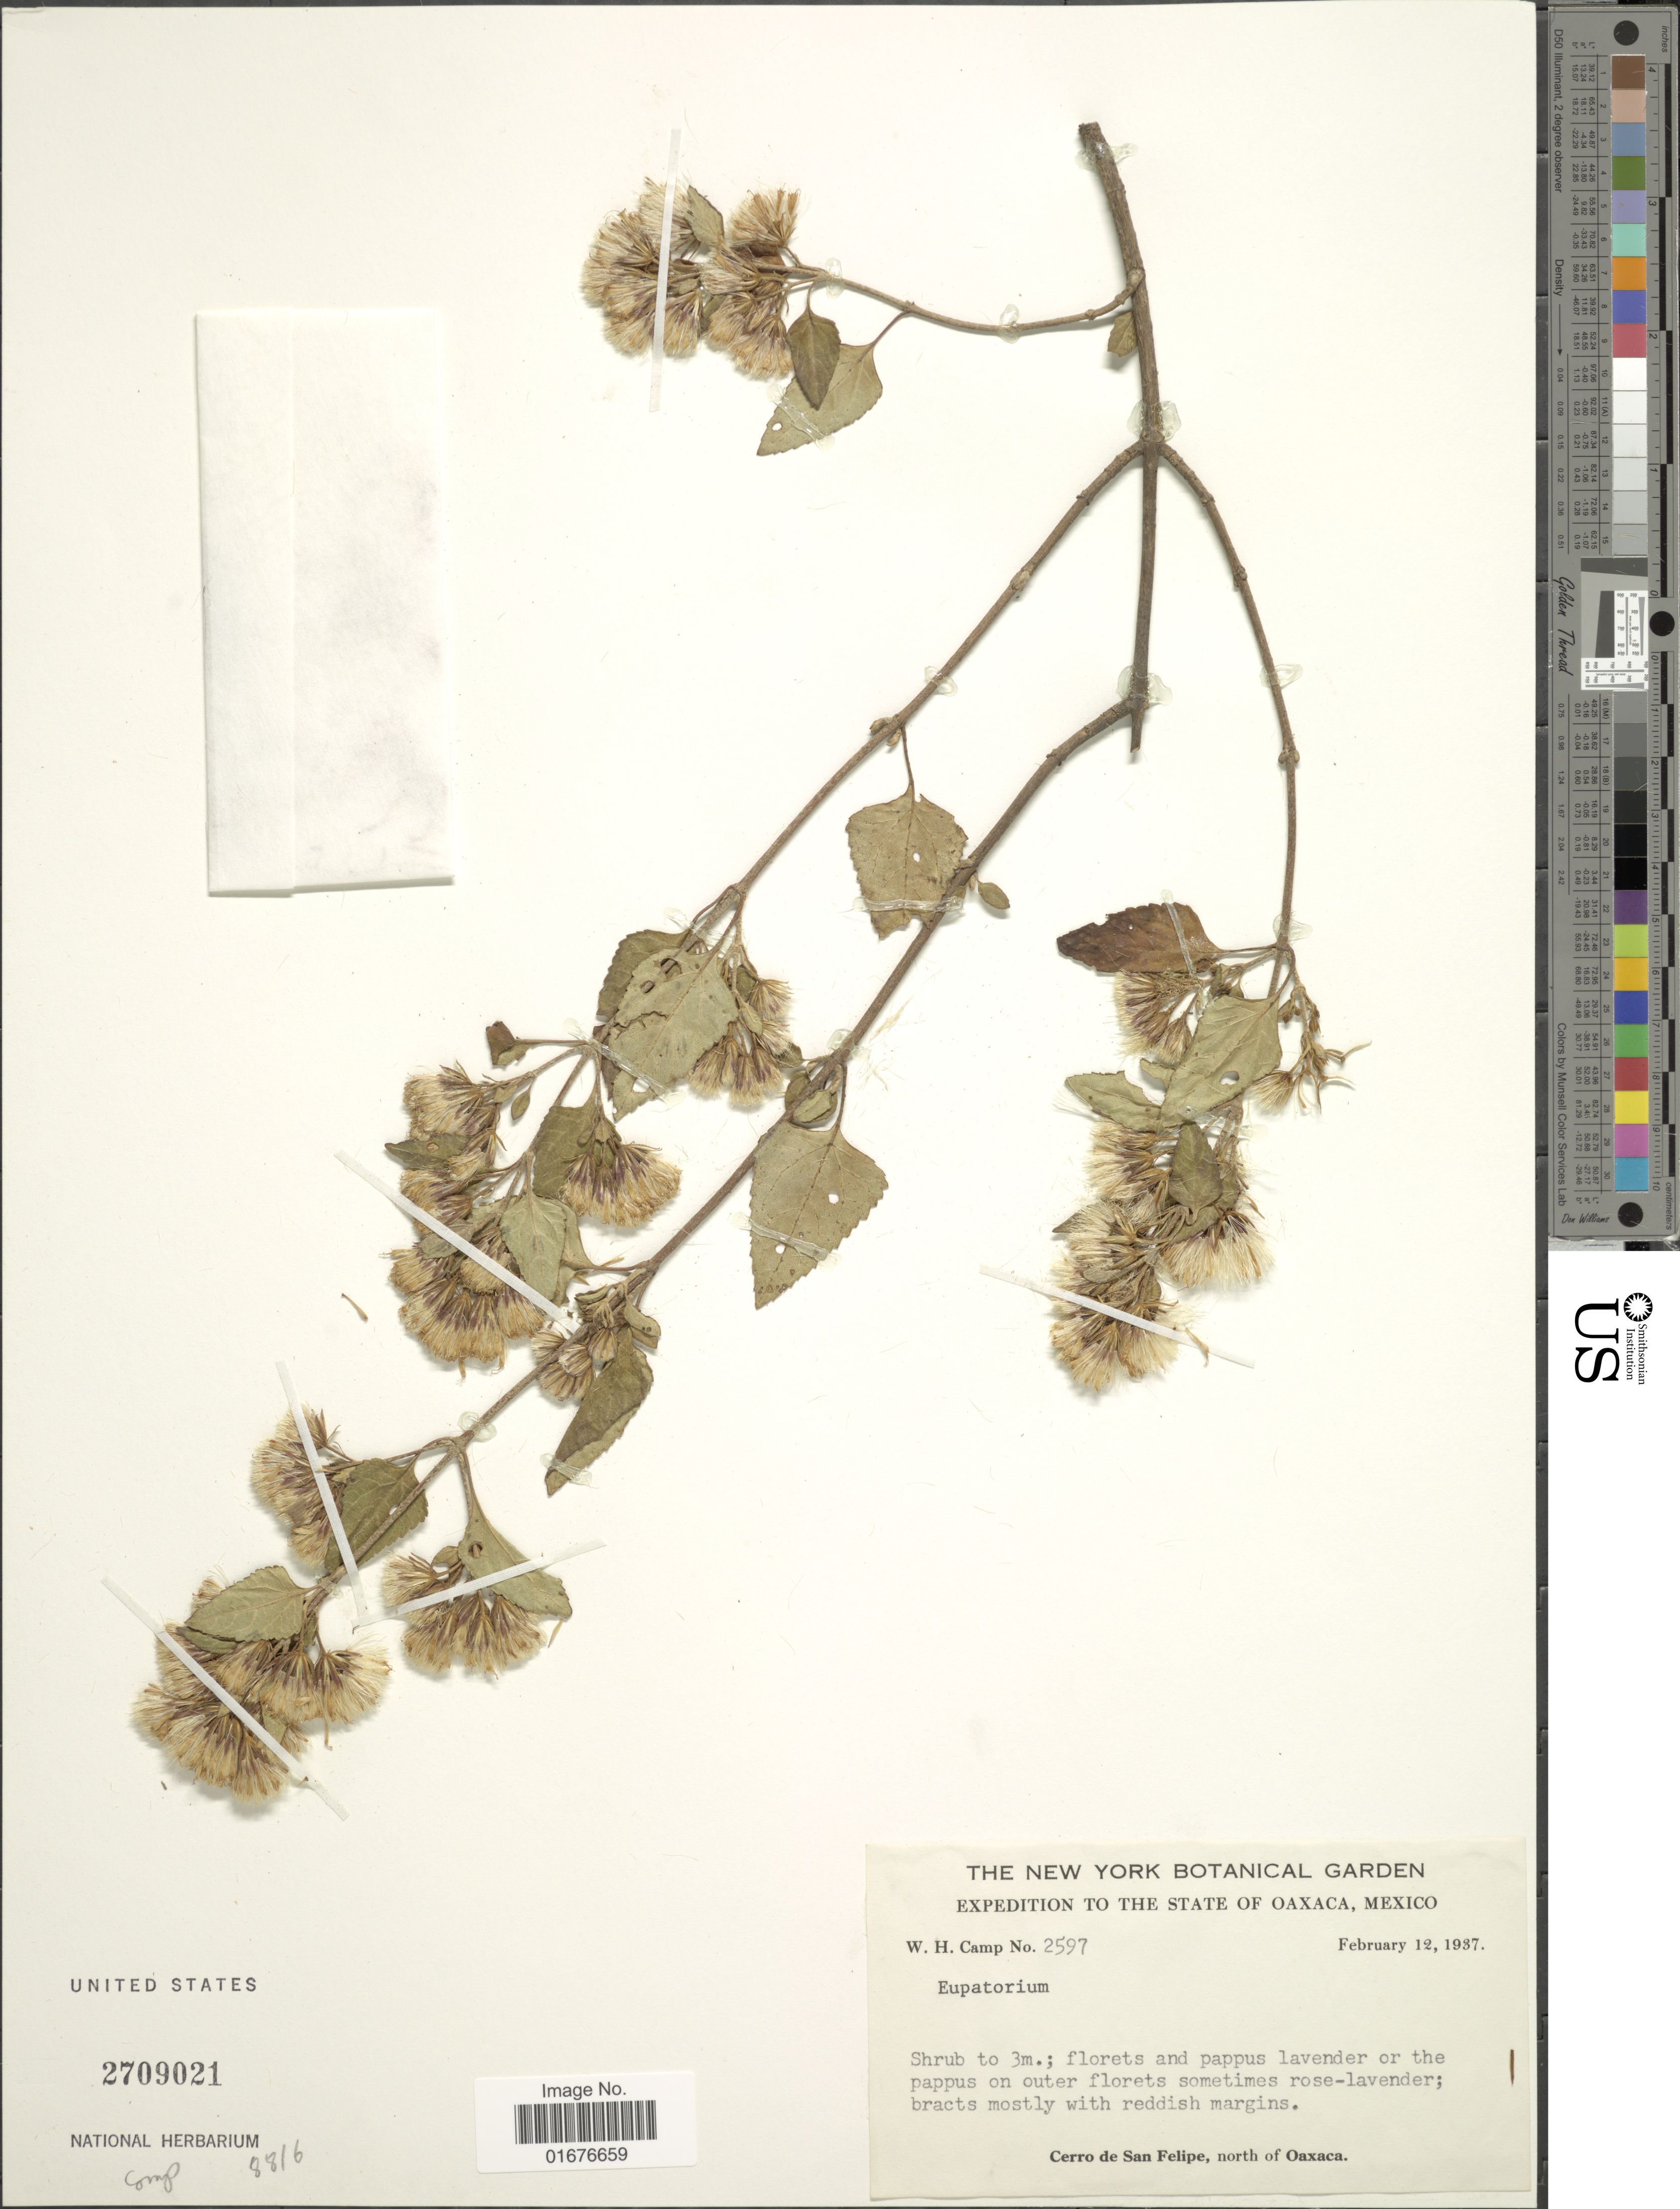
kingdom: Plantae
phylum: Tracheophyta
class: Magnoliopsida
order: Asterales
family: Asteraceae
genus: Ageratina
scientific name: Ageratina pringlei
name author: (B.L. Rob. & Greenm.) R.M. King & H. Rob.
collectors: W. H. Camp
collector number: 2597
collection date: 1937-02-12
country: Mexico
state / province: Oaxaca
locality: Cerro de San Felipe, north of Oaxaca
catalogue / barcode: US 2709021